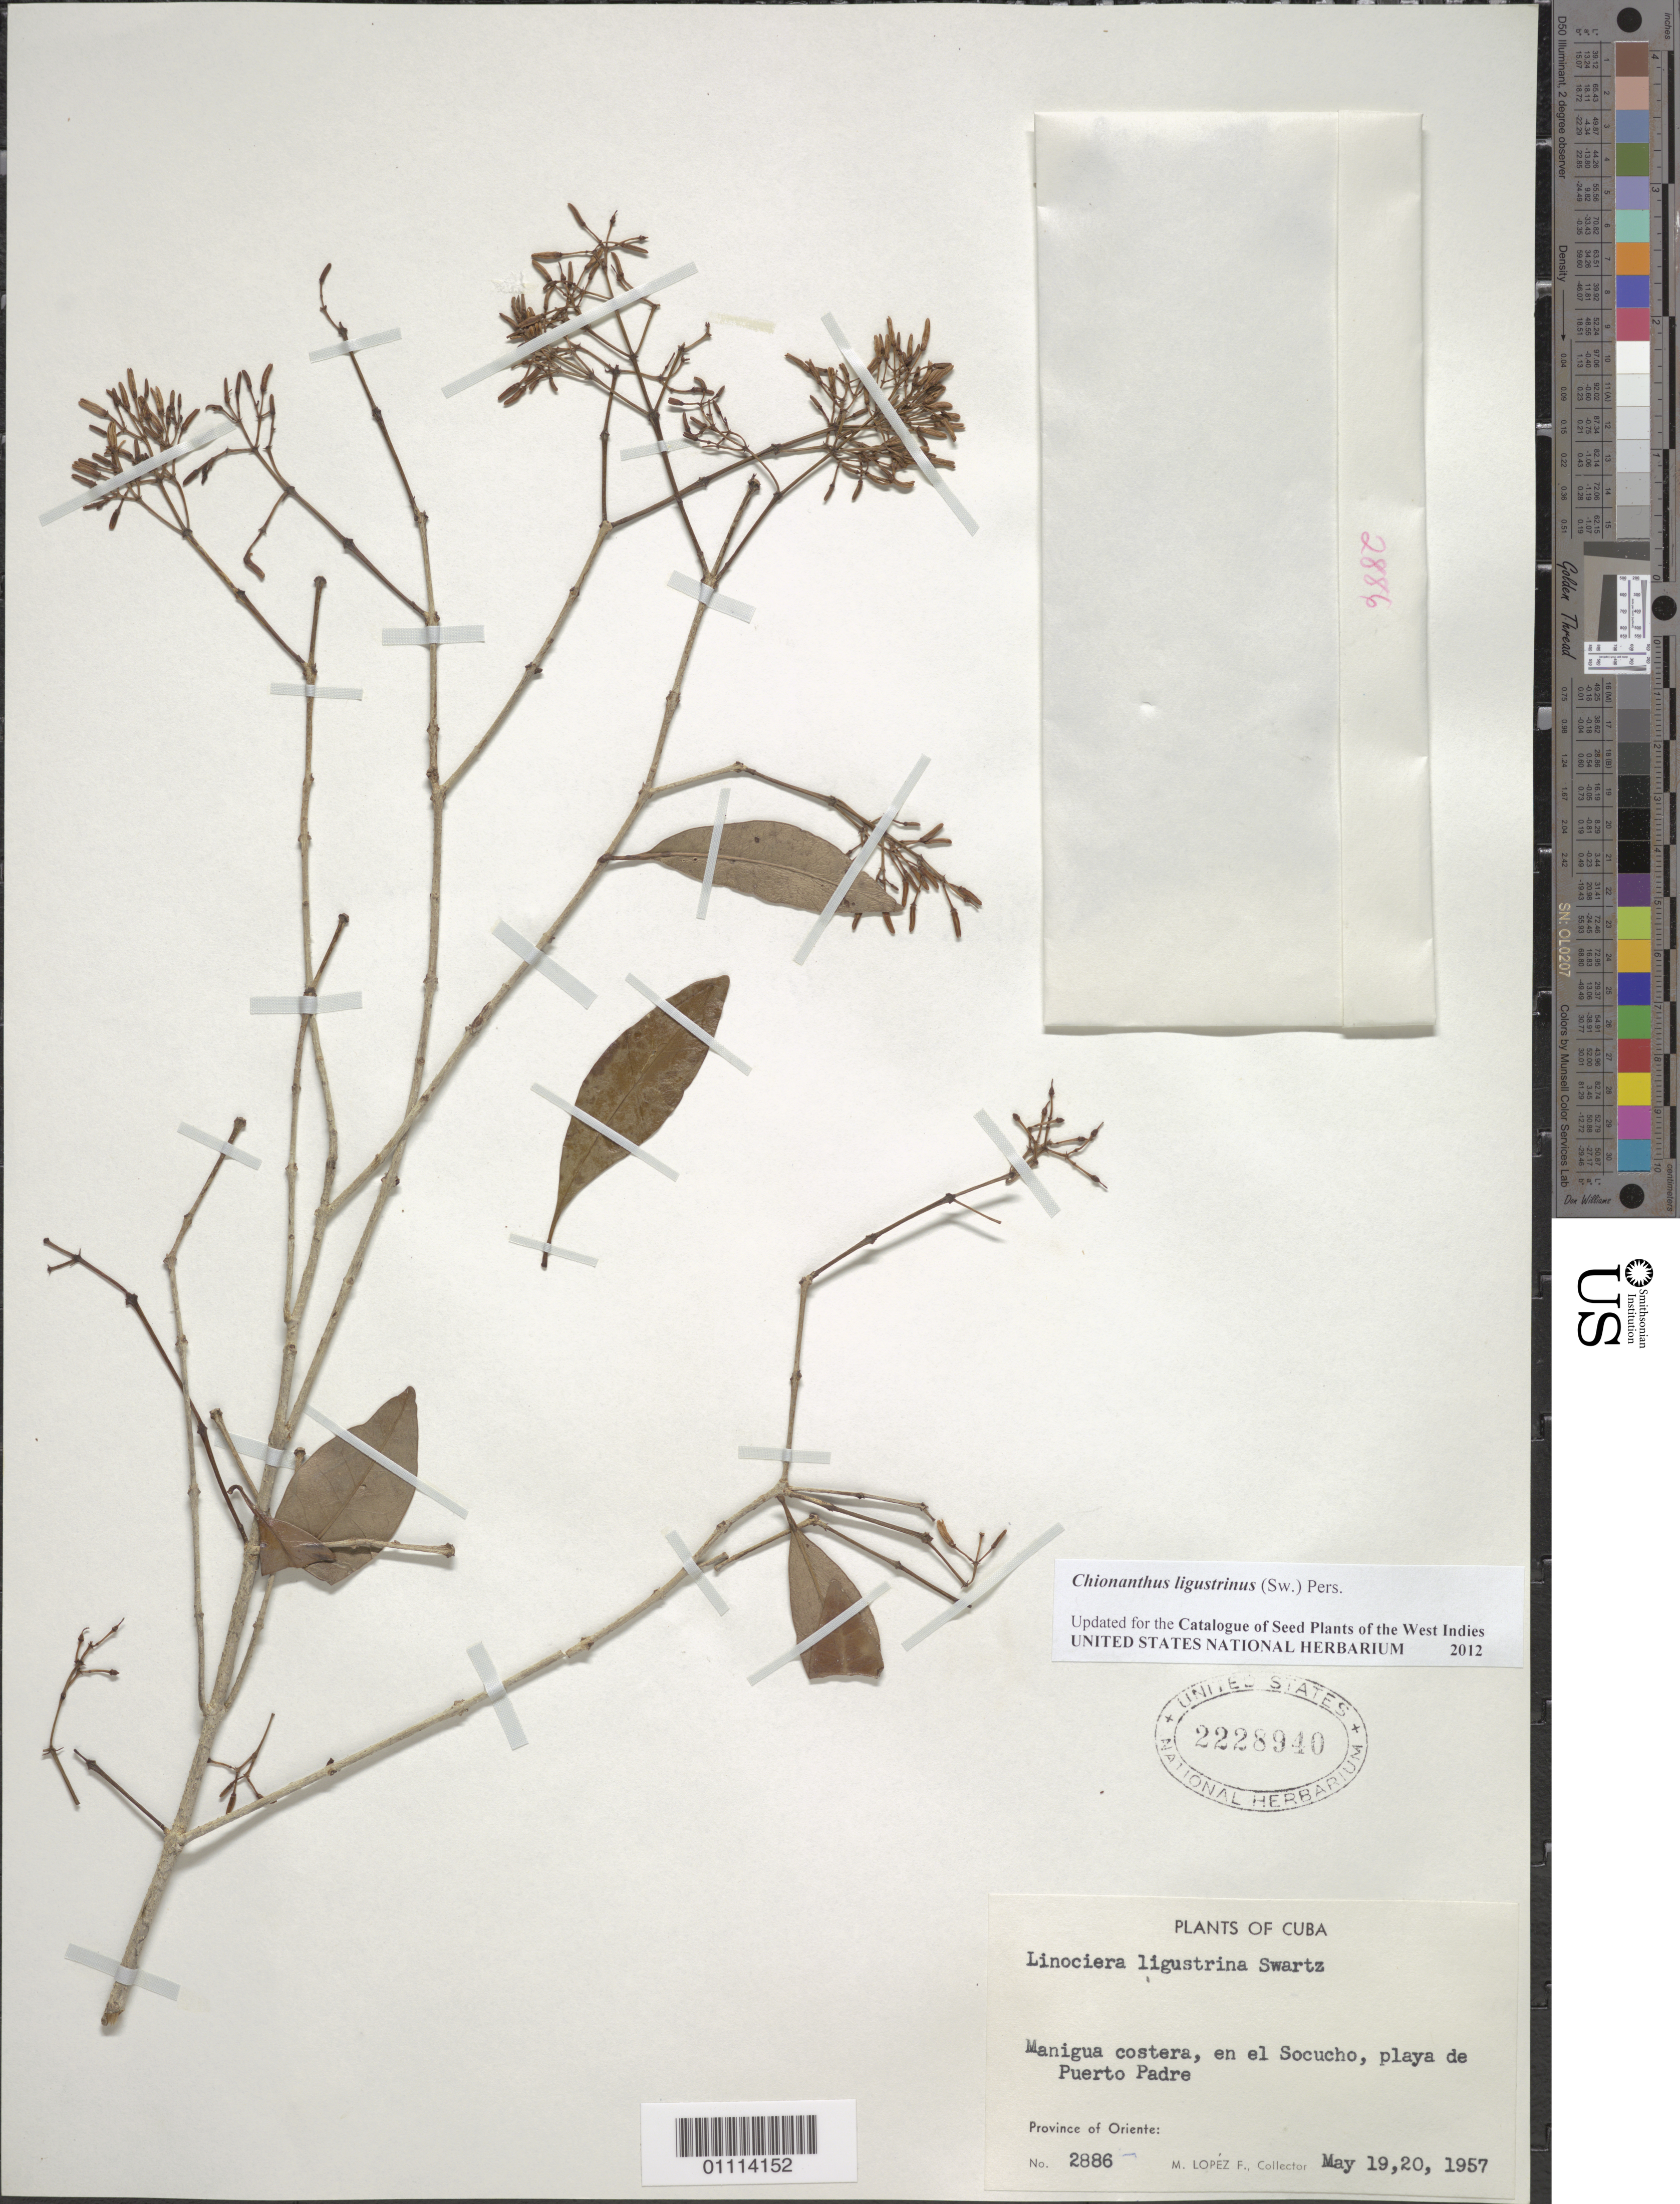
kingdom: Plantae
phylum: Tracheophyta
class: Magnoliopsida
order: Lamiales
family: Oleaceae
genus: Linociera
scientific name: Linociera ligustrina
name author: (Sw.) Sw.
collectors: M. López Figueiras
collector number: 2886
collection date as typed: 19 May 1957 and 20 May 1957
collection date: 1957-05-19,1957-05-20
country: Cuba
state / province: Las Tunas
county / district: Puerto Padre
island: Cuba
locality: Manigua costera, en el Socucho, Playa de Puerto Padre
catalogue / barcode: US 2228940